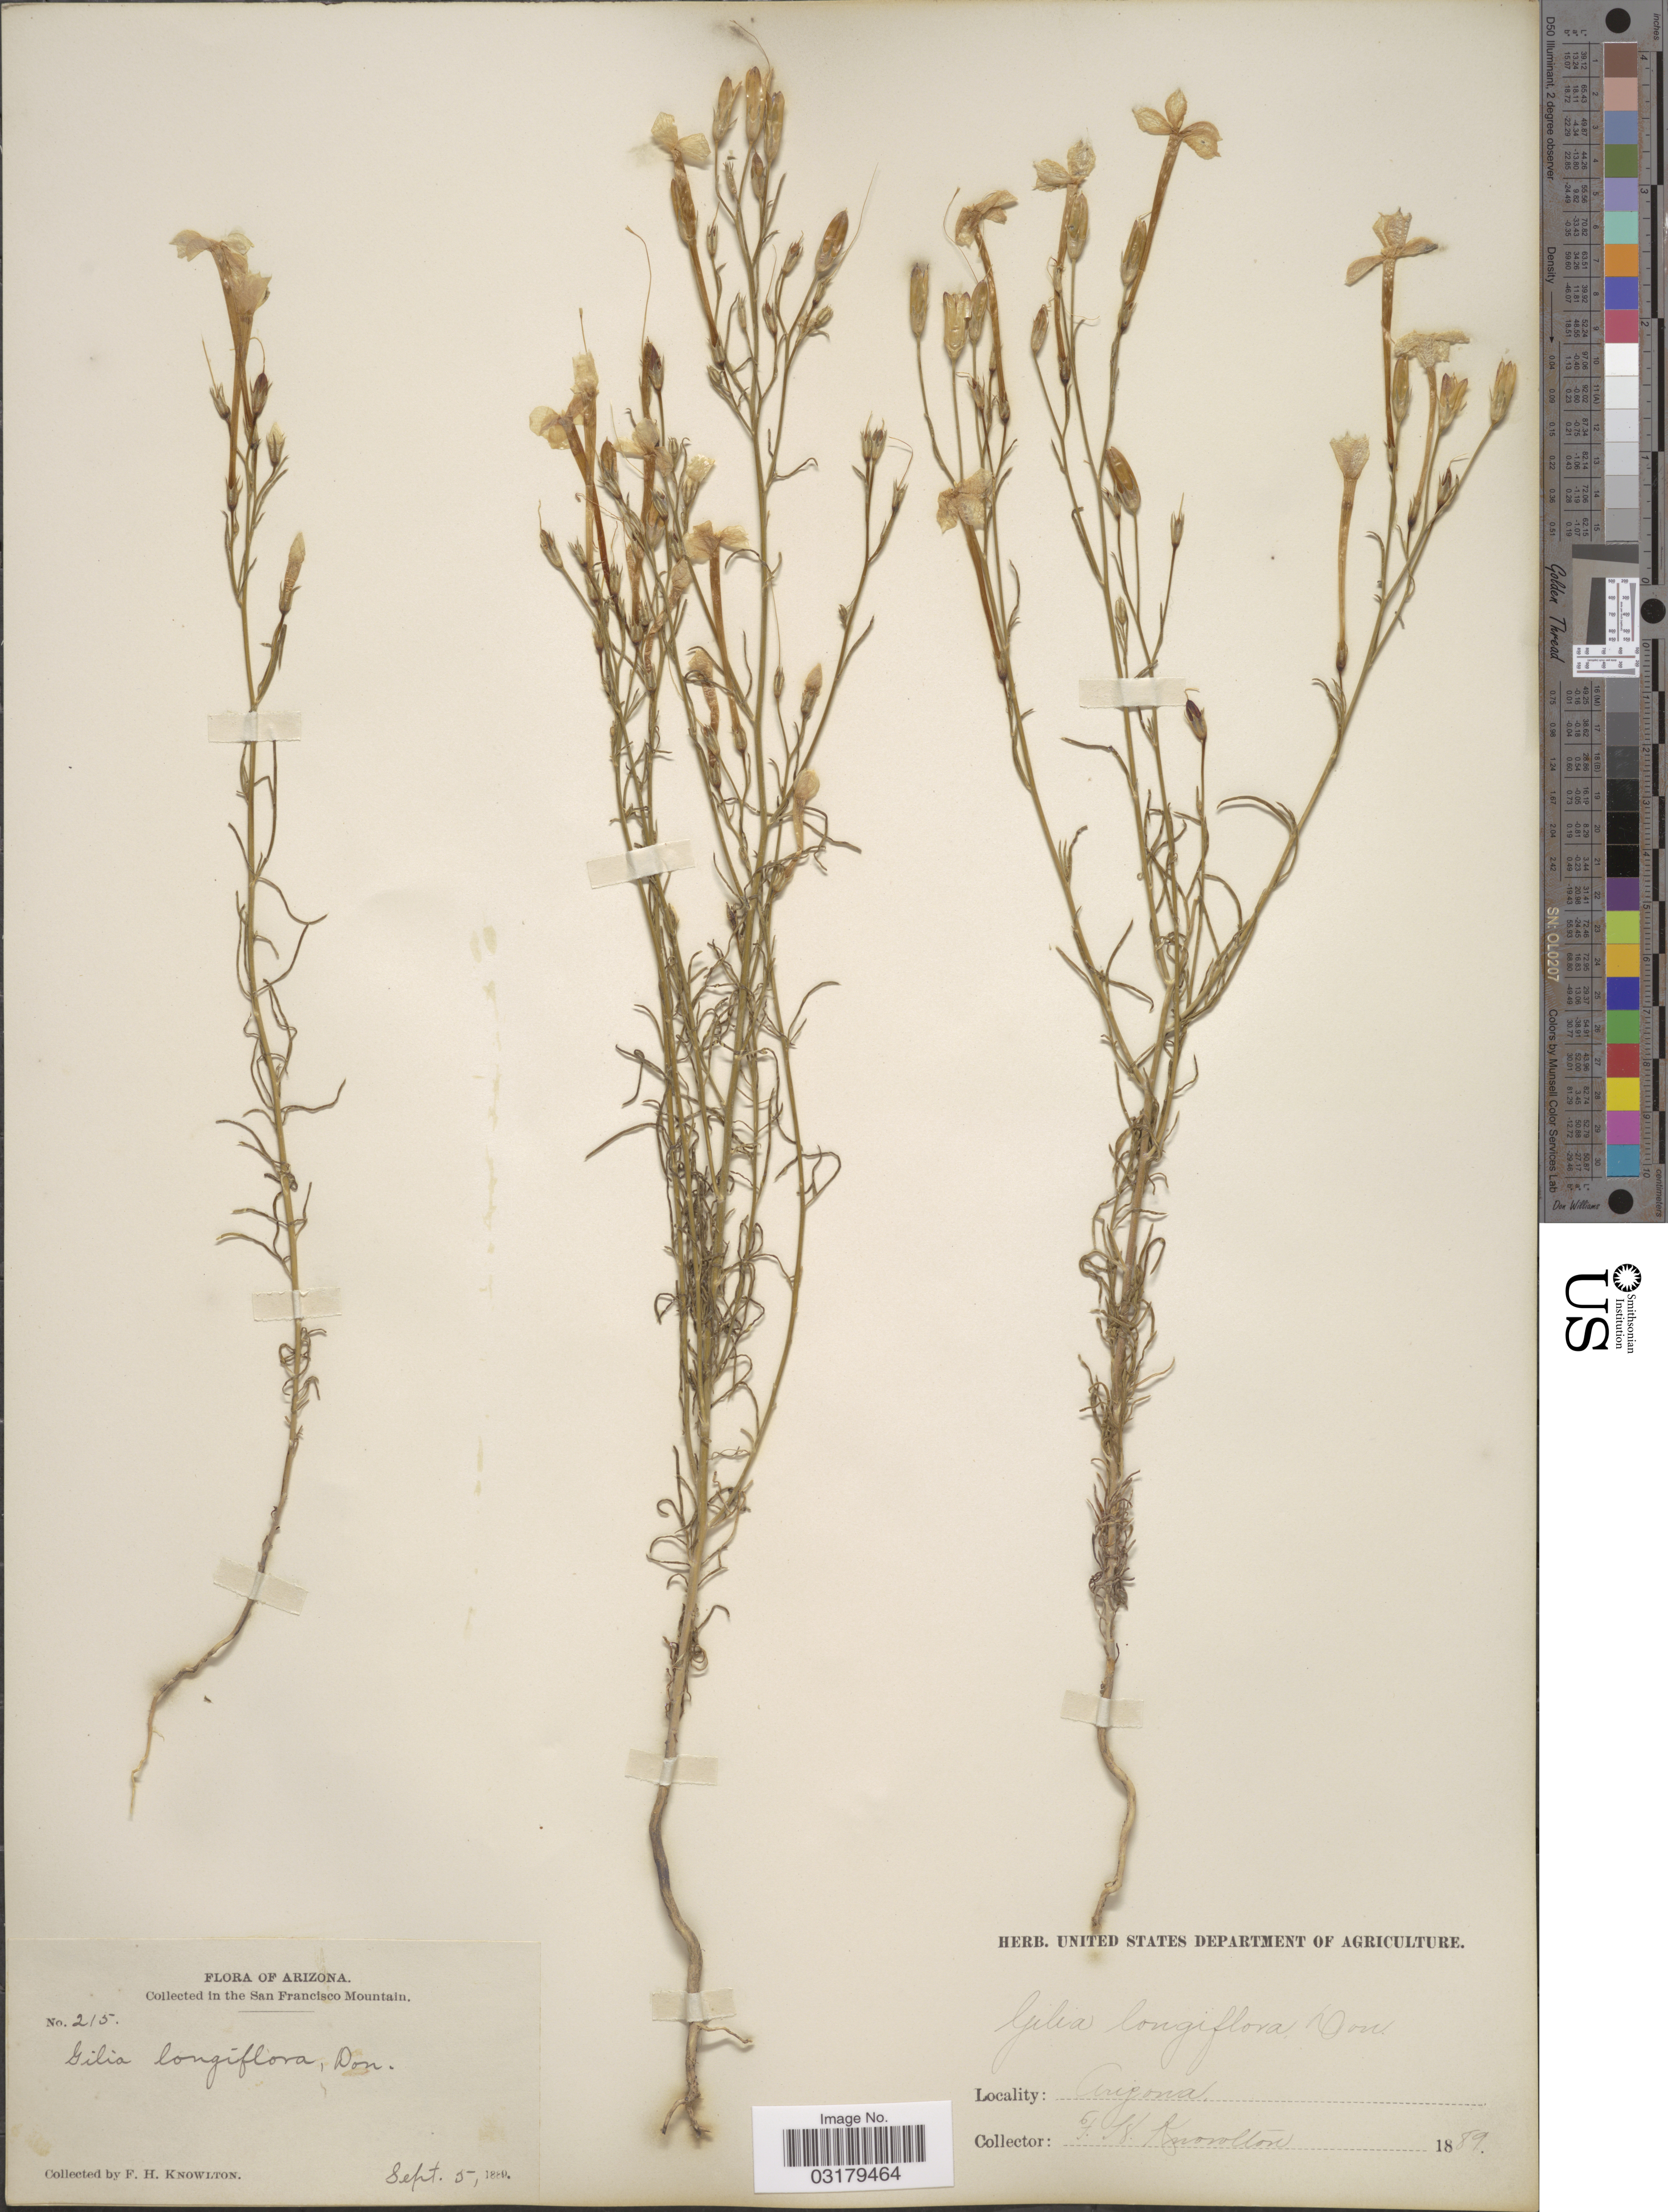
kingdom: Plantae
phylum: Tracheophyta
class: Magnoliopsida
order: Ericales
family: Polemoniaceae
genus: Ipomopsis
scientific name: Ipomopsis longiflora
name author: (Torr.) V.E. Grant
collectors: F. H. Knowlton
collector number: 215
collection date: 1889-09-05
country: United States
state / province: Arizona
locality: San Francisco Mountain.